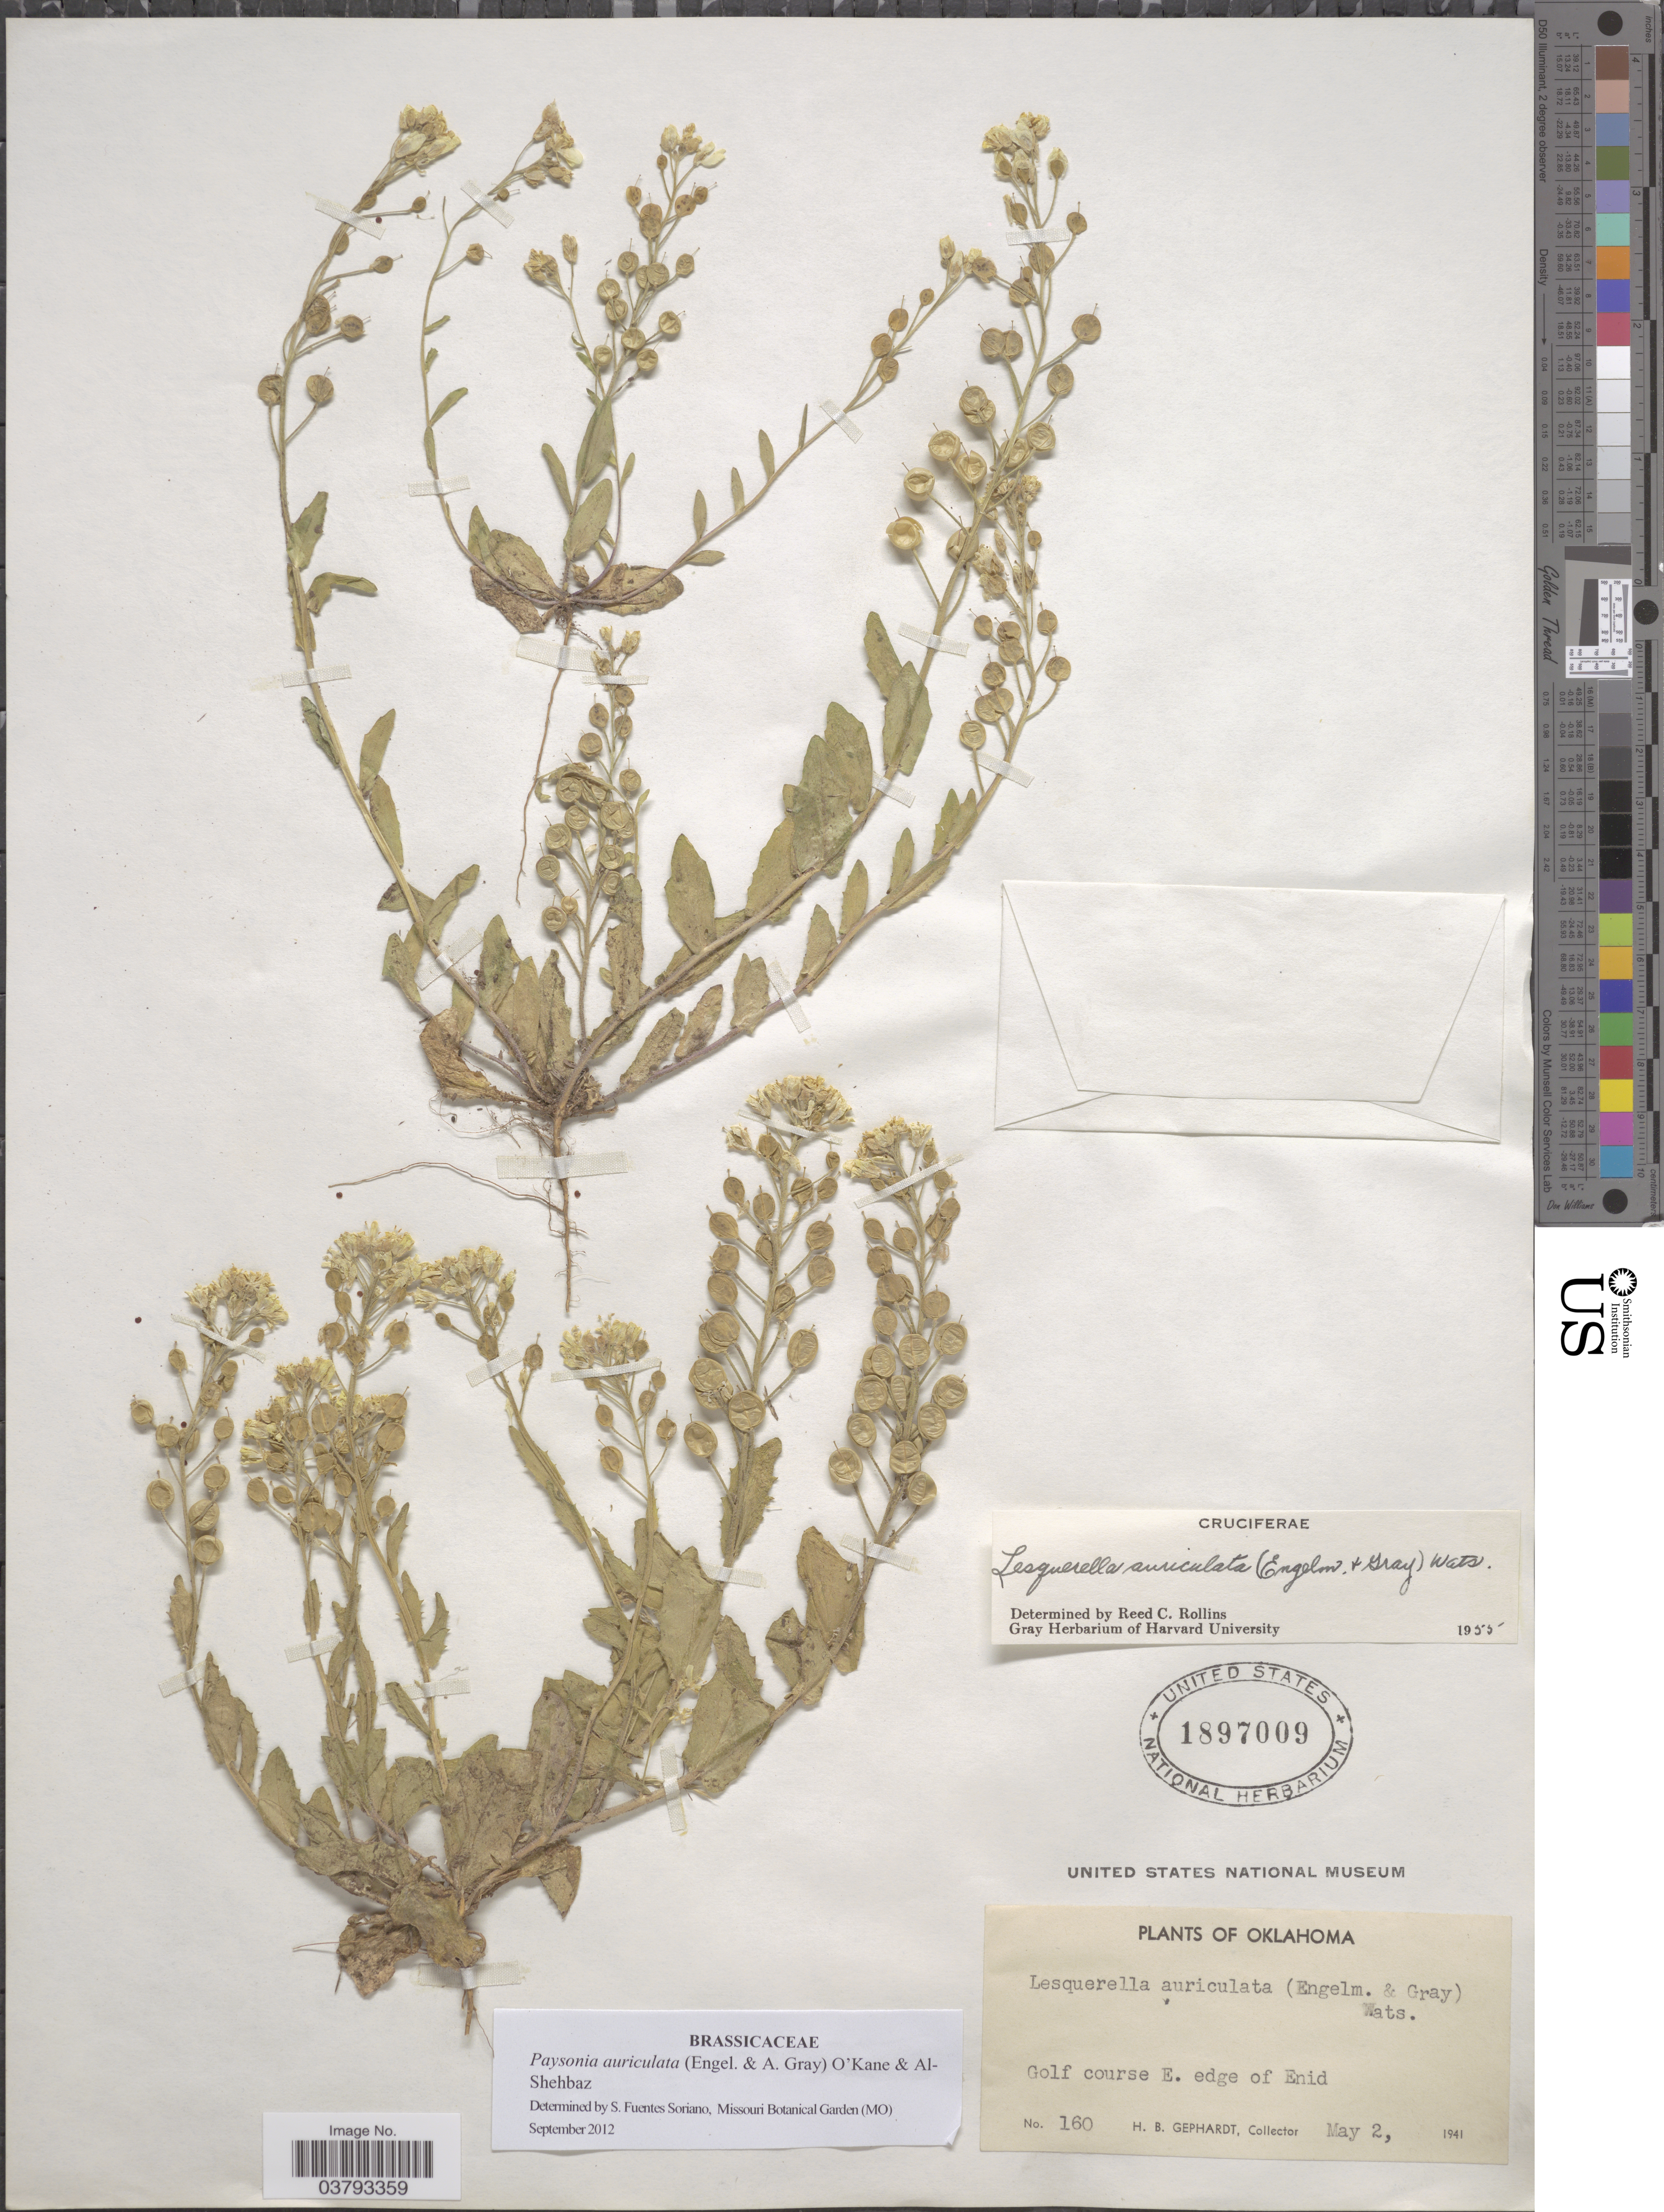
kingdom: Plantae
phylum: Tracheophyta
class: Magnoliopsida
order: Brassicales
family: Brassicaceae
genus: Lesquerella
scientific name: Lesquerella auriculata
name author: (Engelm. & A. Gray) S. Watson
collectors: H. Gephardt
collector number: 160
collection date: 1941-05-02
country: United States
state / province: Oklahoma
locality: Golf Course E. edge of Enid.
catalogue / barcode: US 1897009